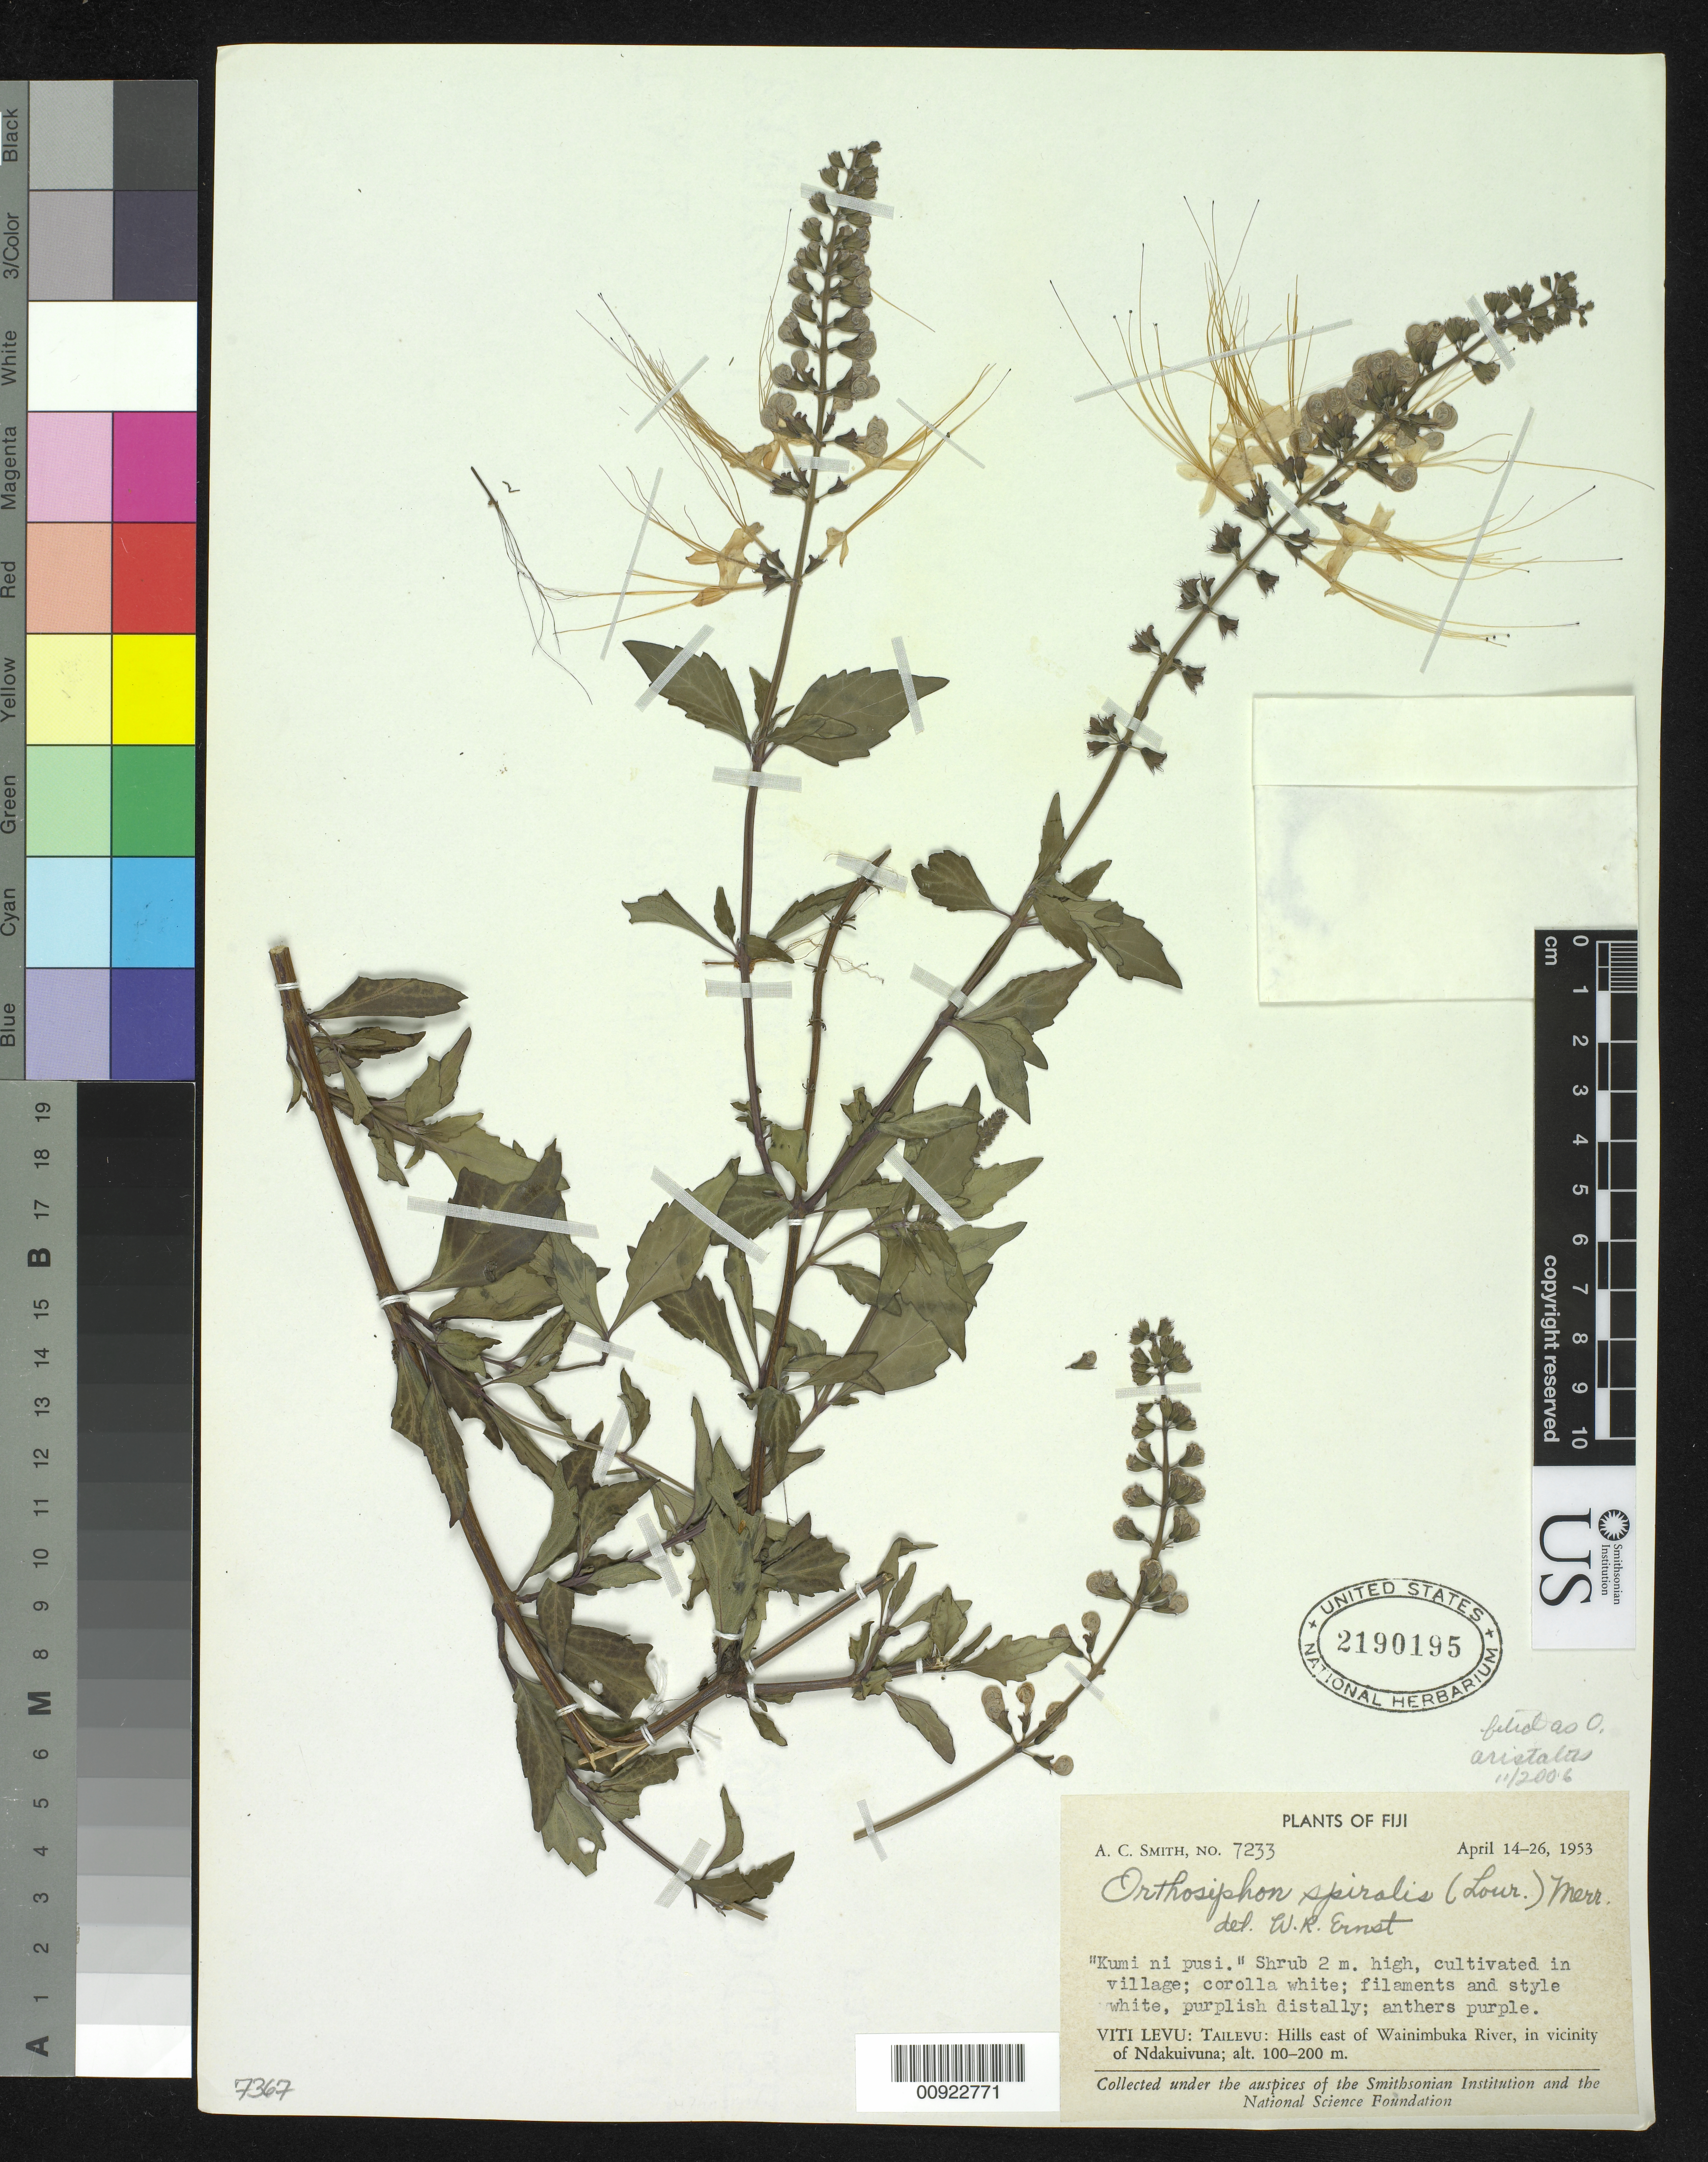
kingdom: Plantae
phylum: Tracheophyta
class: Magnoliopsida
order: Lamiales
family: Lamiaceae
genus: Orthosiphon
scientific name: Orthosiphon aristatus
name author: (Blume) Miq.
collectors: C. A. Smith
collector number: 7233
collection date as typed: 14 Apr 1953 to 26 Apr 1953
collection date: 1953-04-14/1953-04-26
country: Fiji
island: Viti Levu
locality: Tailevu: Hills east of Wainimbuka River, in vicinity of Ndakuivuna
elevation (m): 100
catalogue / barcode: US 2190195